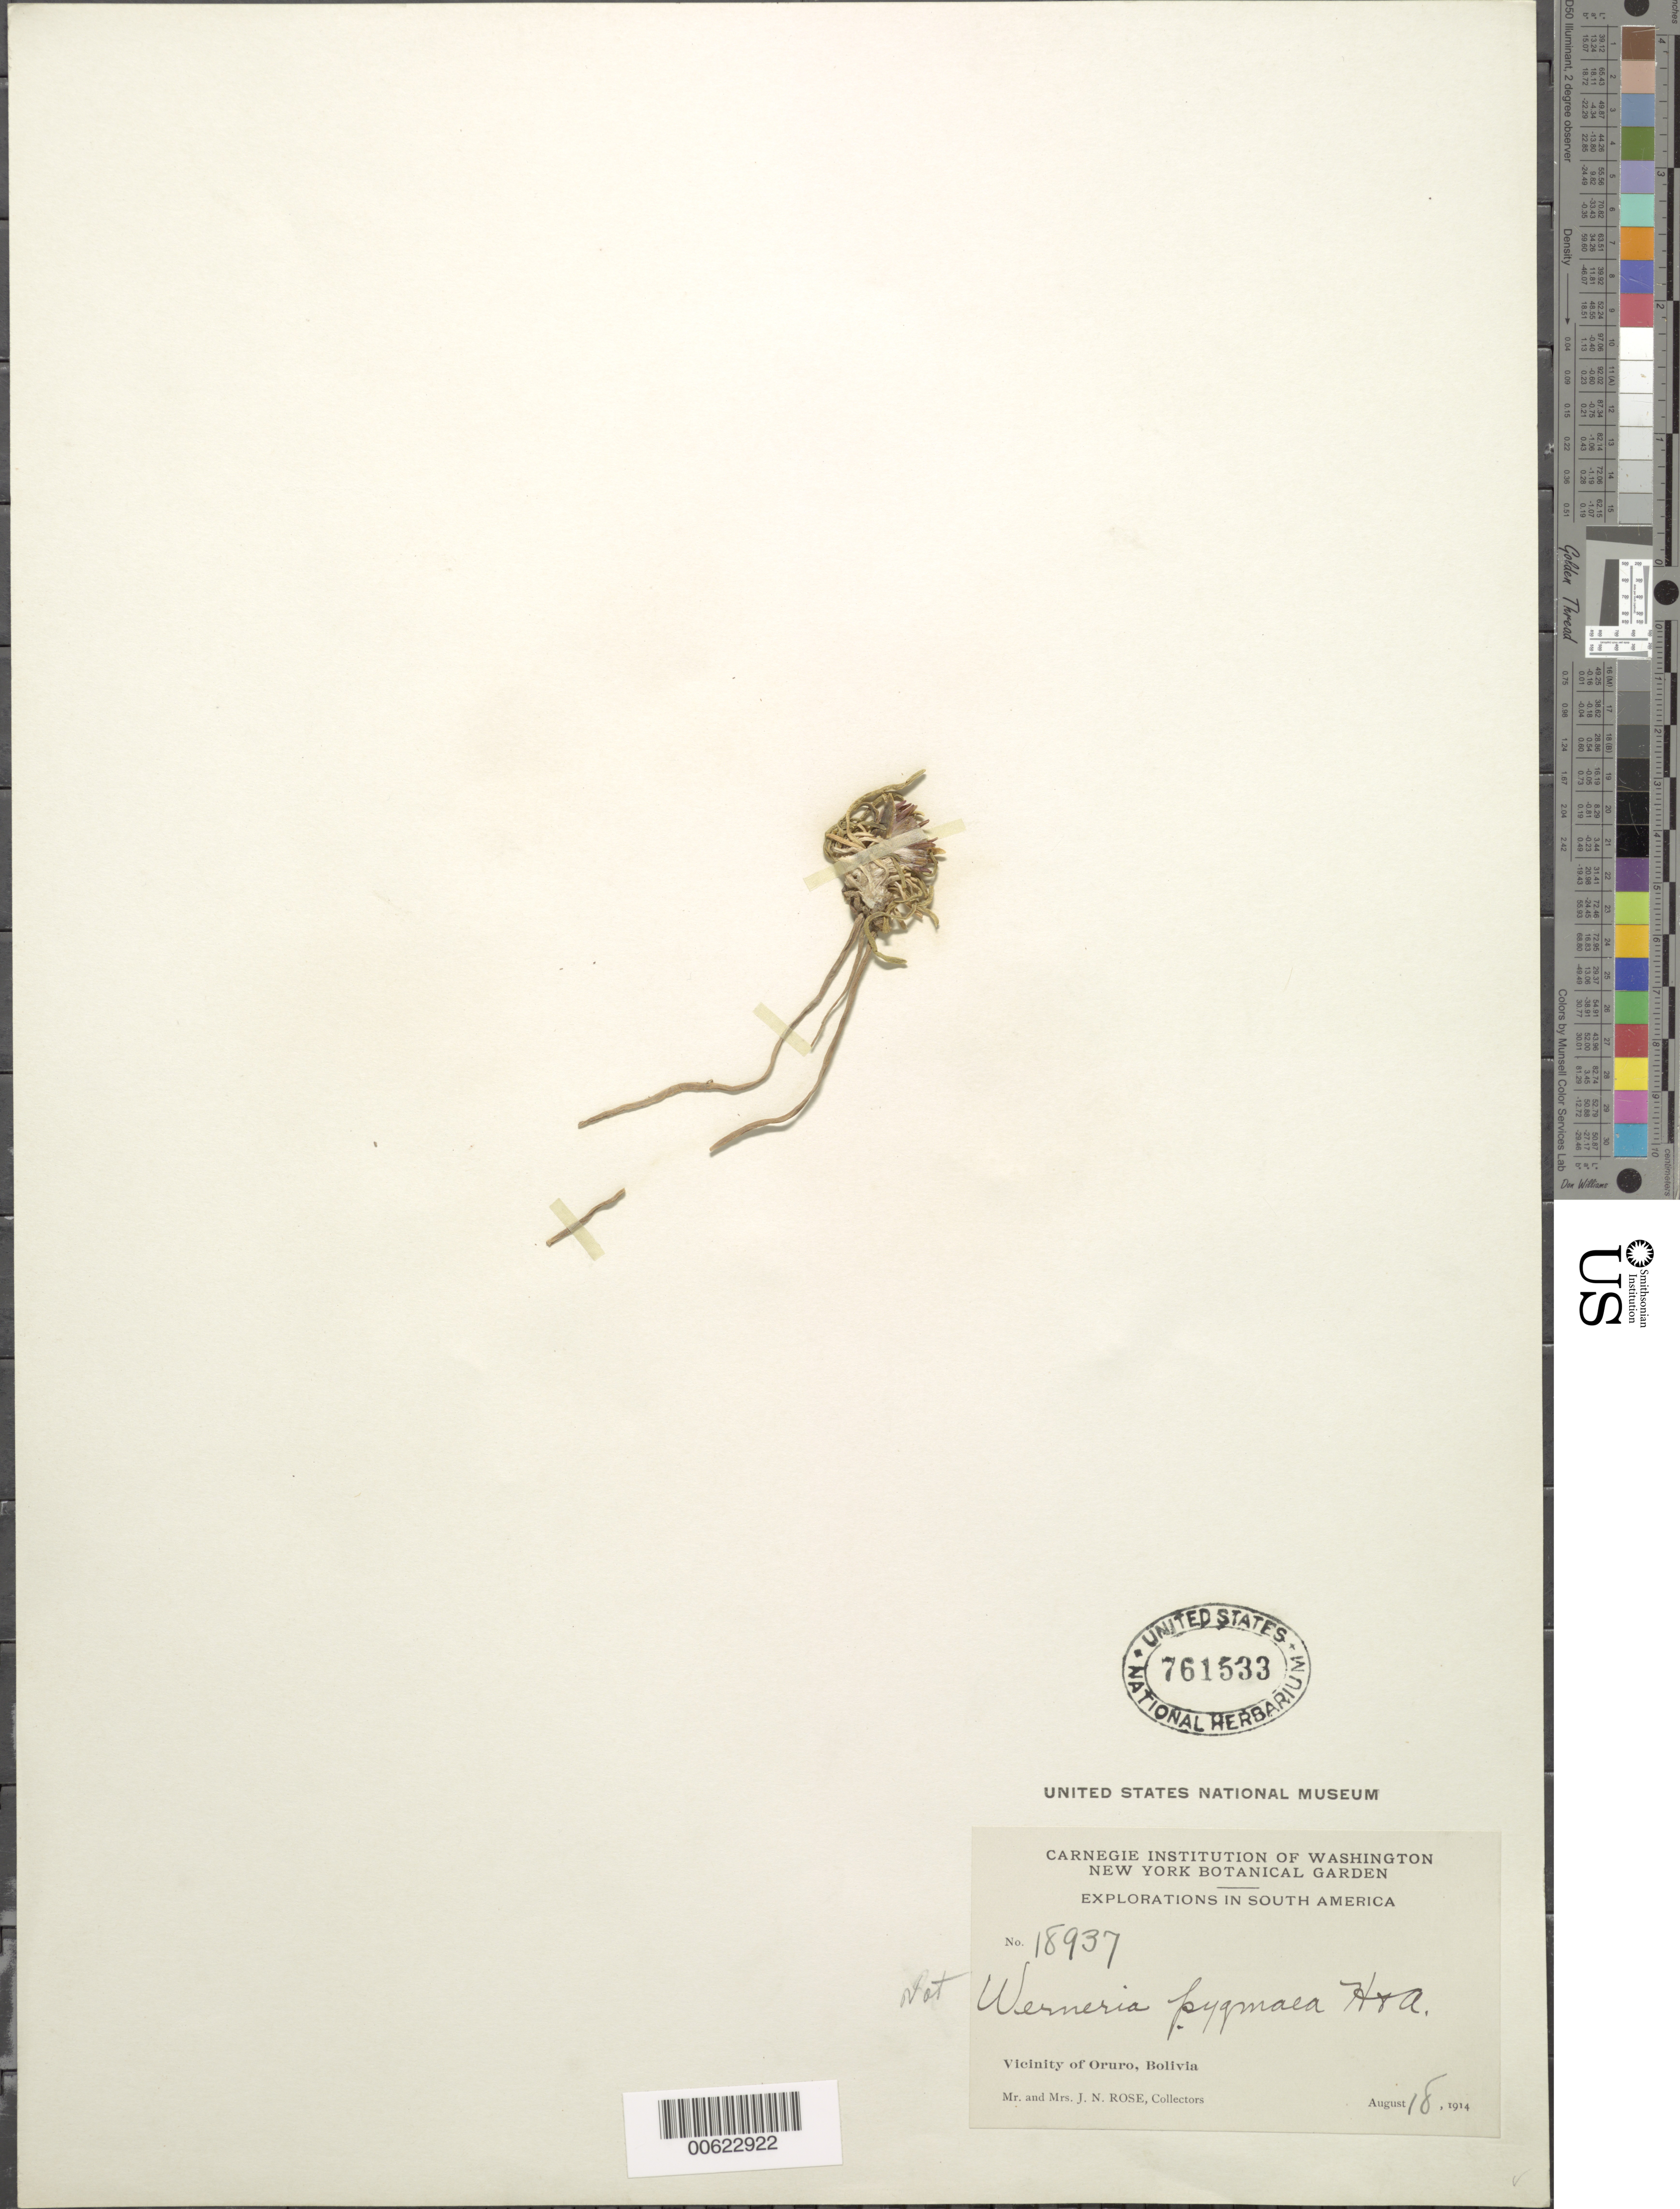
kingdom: Plantae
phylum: Tracheophyta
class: Magnoliopsida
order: Asterales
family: Asteraceae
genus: Werneria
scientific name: Werneria pygmaea complex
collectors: J. N. Rose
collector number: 18937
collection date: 1914-08-18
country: Bolivia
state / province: Oruro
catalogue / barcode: US 761533